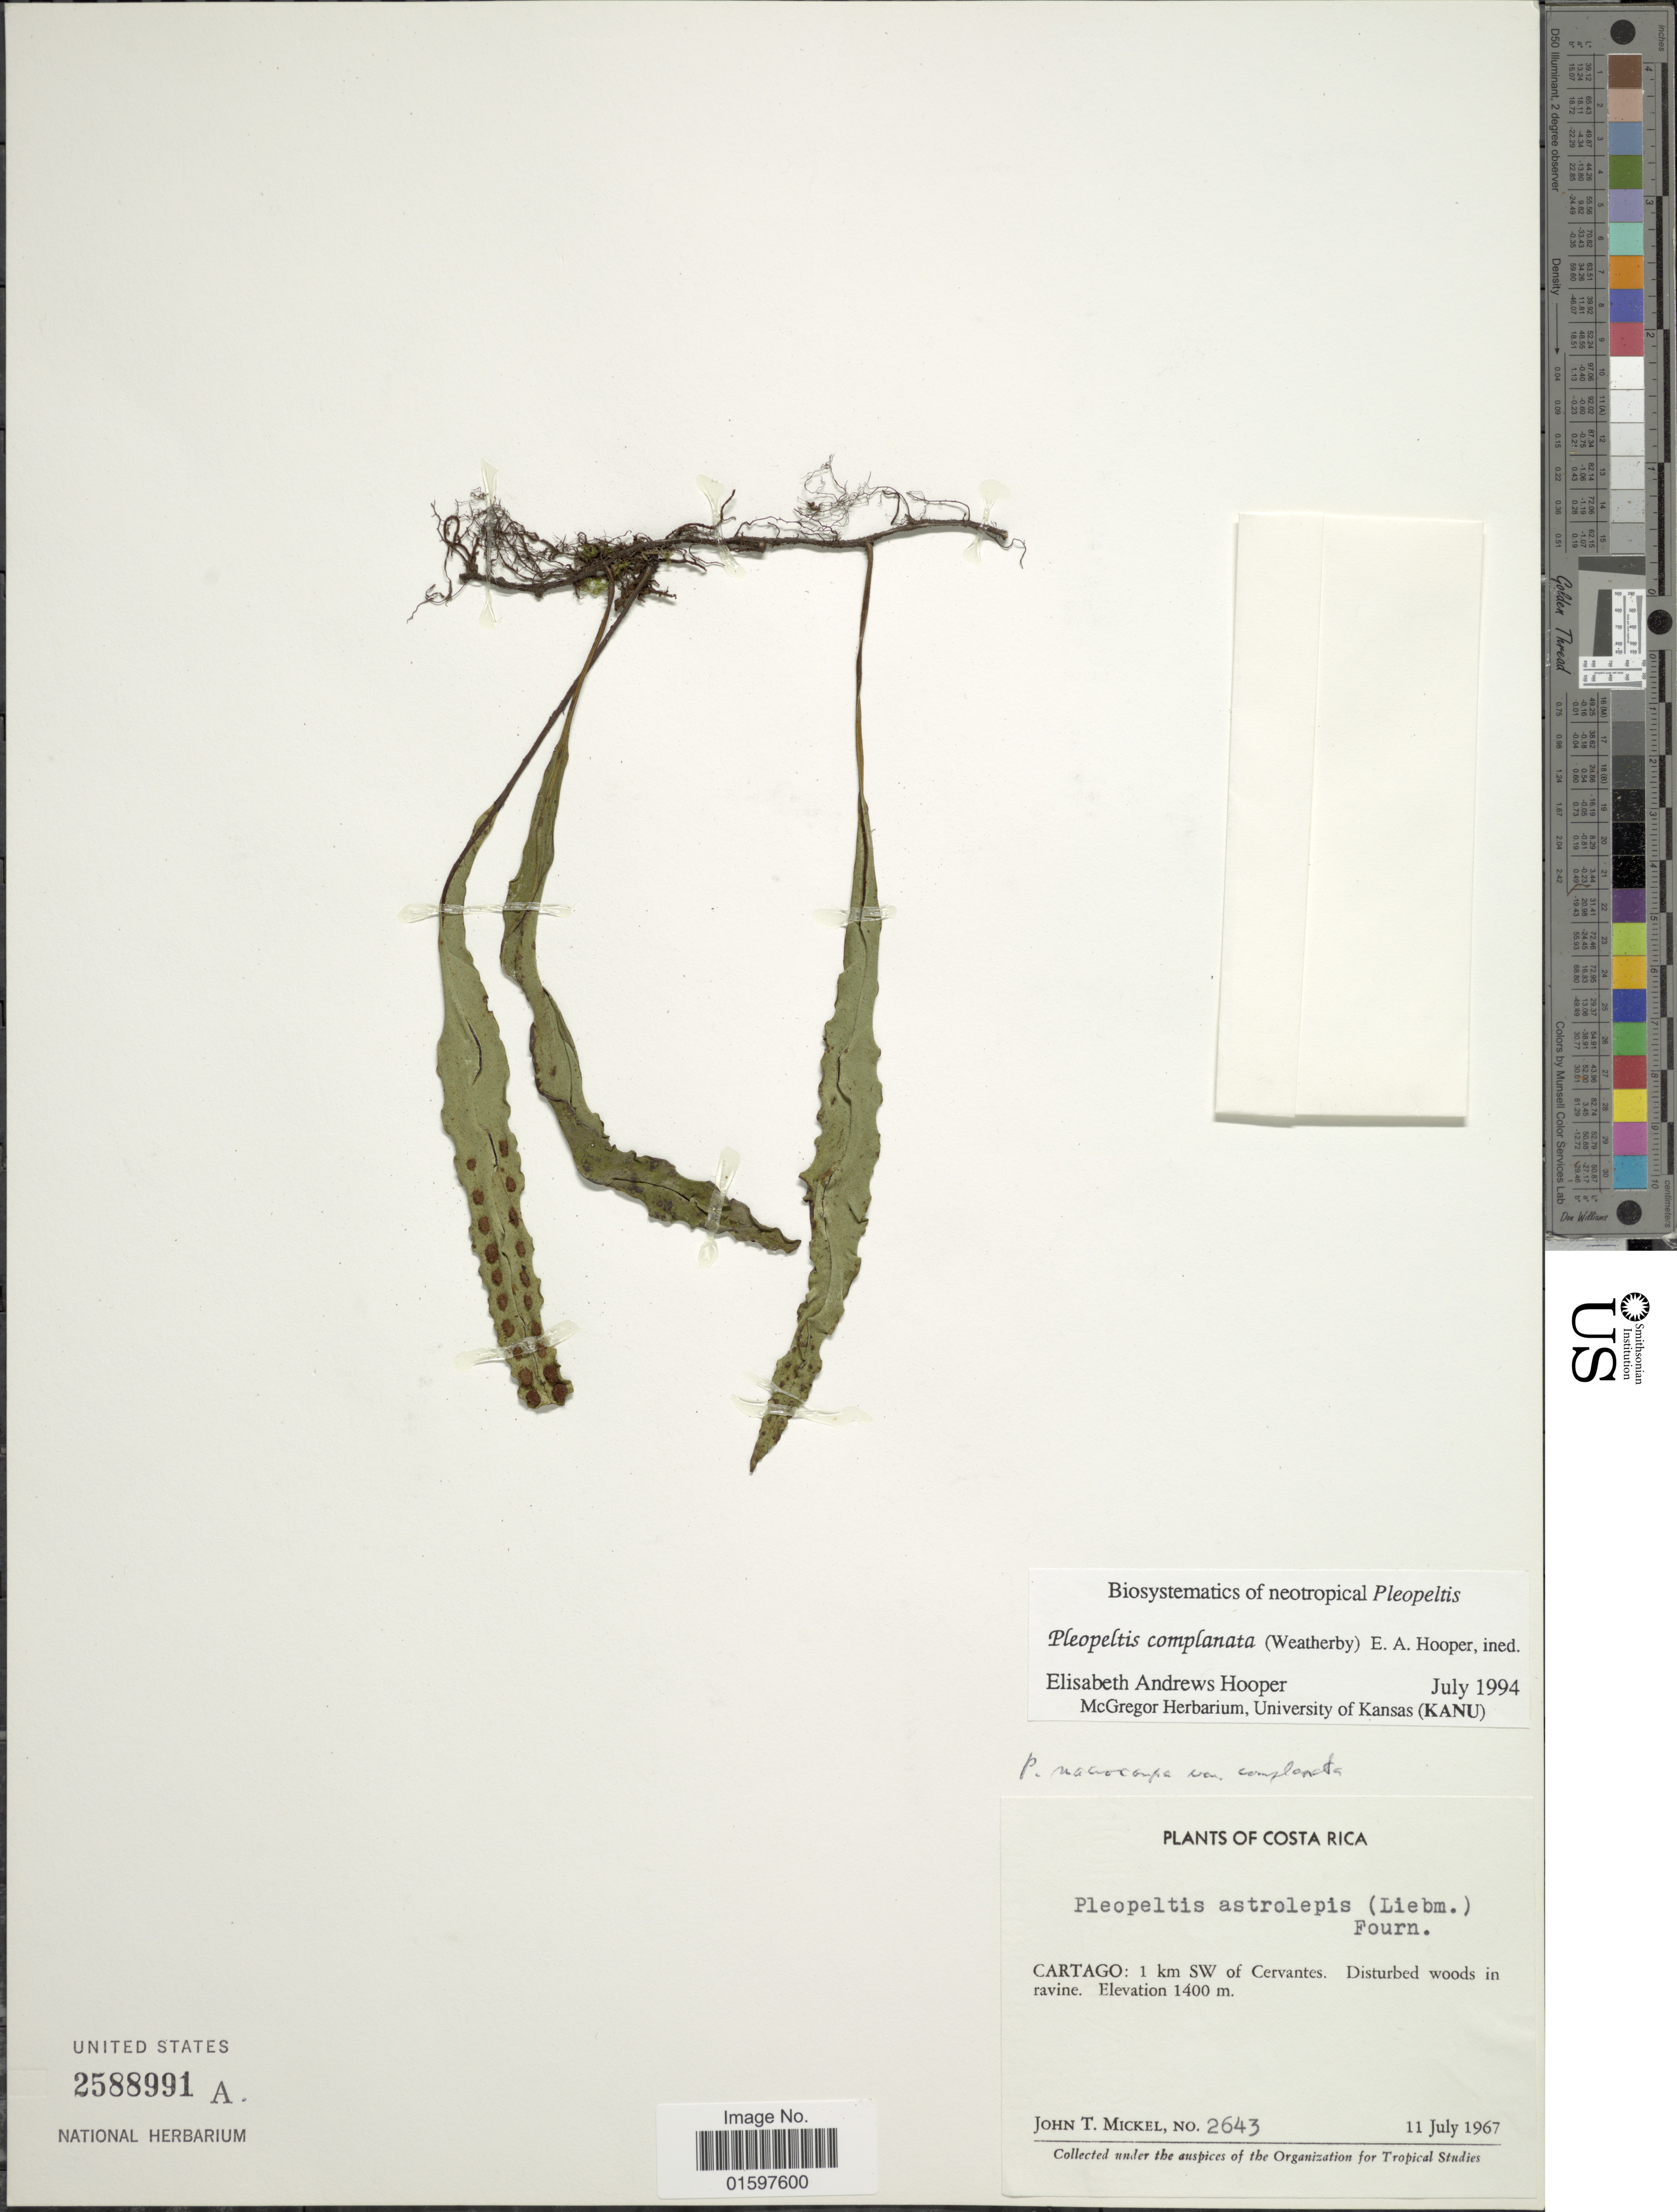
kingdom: Plantae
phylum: Tracheophyta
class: Polypodiopsida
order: Polypodiales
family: Polypodiaceae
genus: Pleopeltis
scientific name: Pleopeltis macrocarpa var. complanata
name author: (Weath.) Lellinger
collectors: J. T. Mickel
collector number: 2643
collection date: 1967-07-11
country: Costa Rica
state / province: Cartago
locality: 1 km SW of Cervantes, disturbed woods in ravine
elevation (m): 1400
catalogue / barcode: US 2588991A